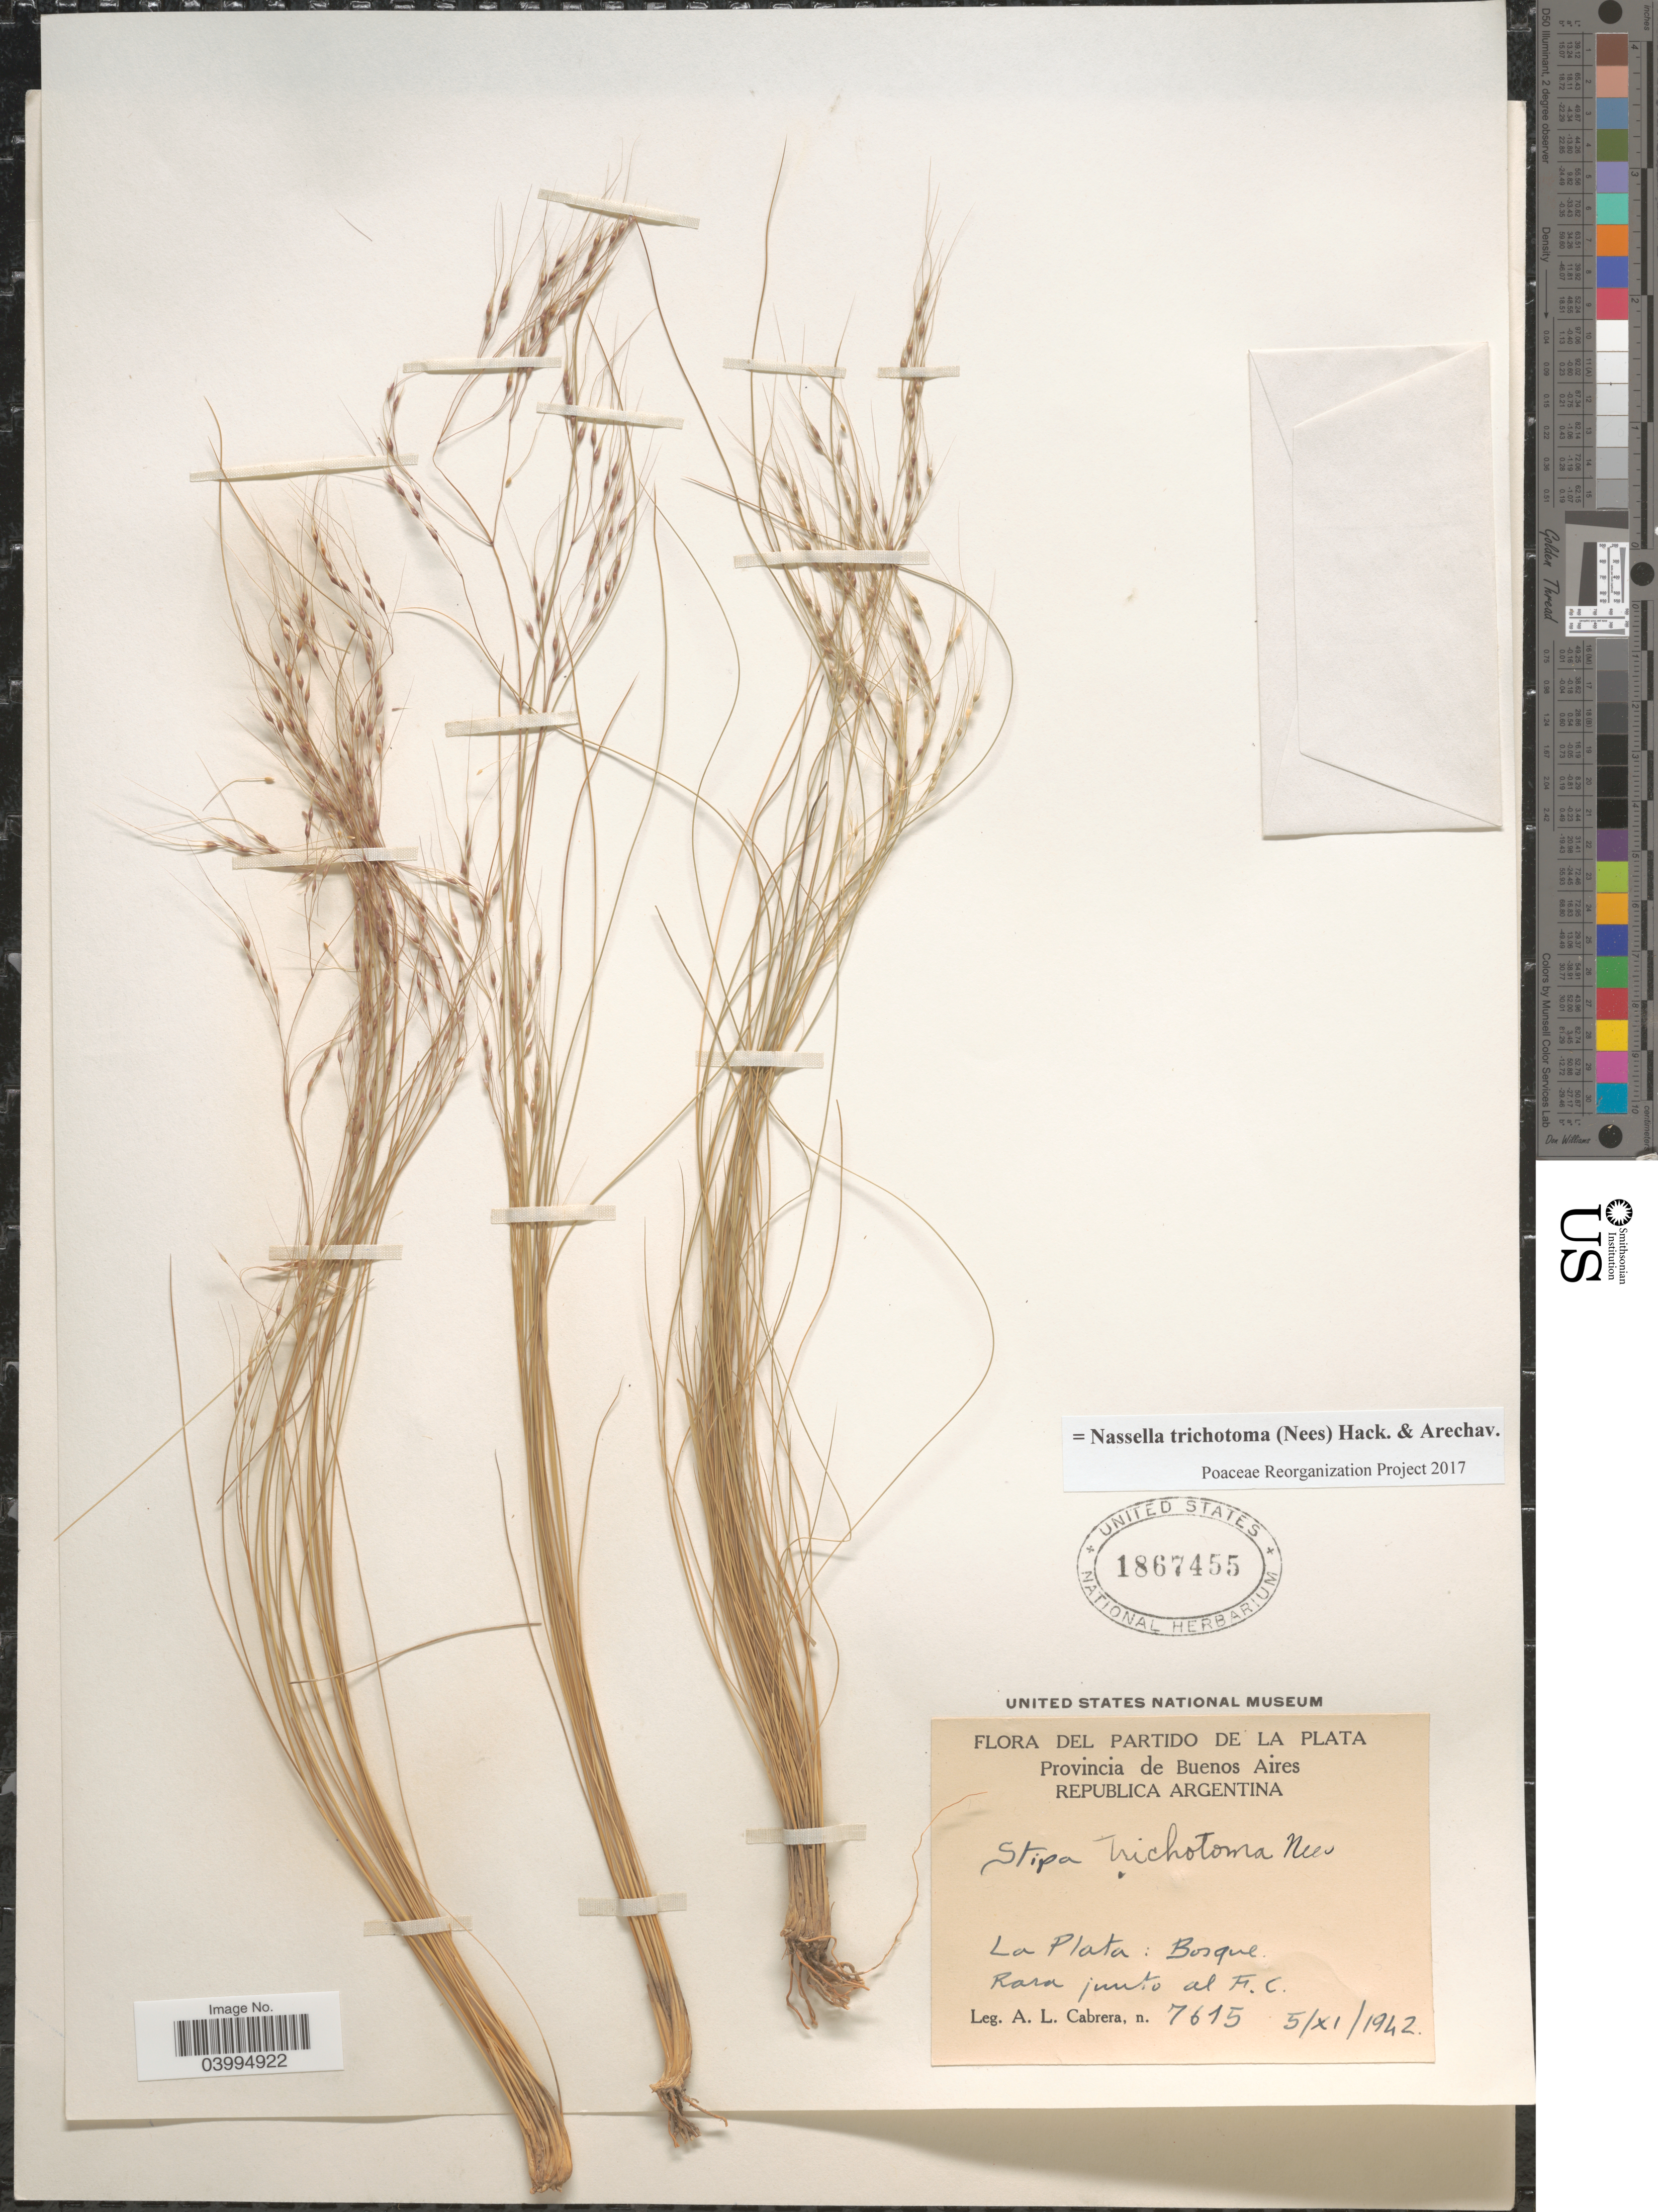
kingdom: Plantae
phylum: Tracheophyta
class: Liliopsida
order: Poales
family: Poaceae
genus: Nassella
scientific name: Nassella trichotoma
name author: (Ness) Hack. ex Arechav.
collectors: A. L. Cabrera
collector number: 7615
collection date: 1942-11-05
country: Argentina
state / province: Buenos Aires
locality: Partido de La Plata. Republica Argentina. La Plata : Bosque. Rara junto al F. C.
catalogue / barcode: US 1867455